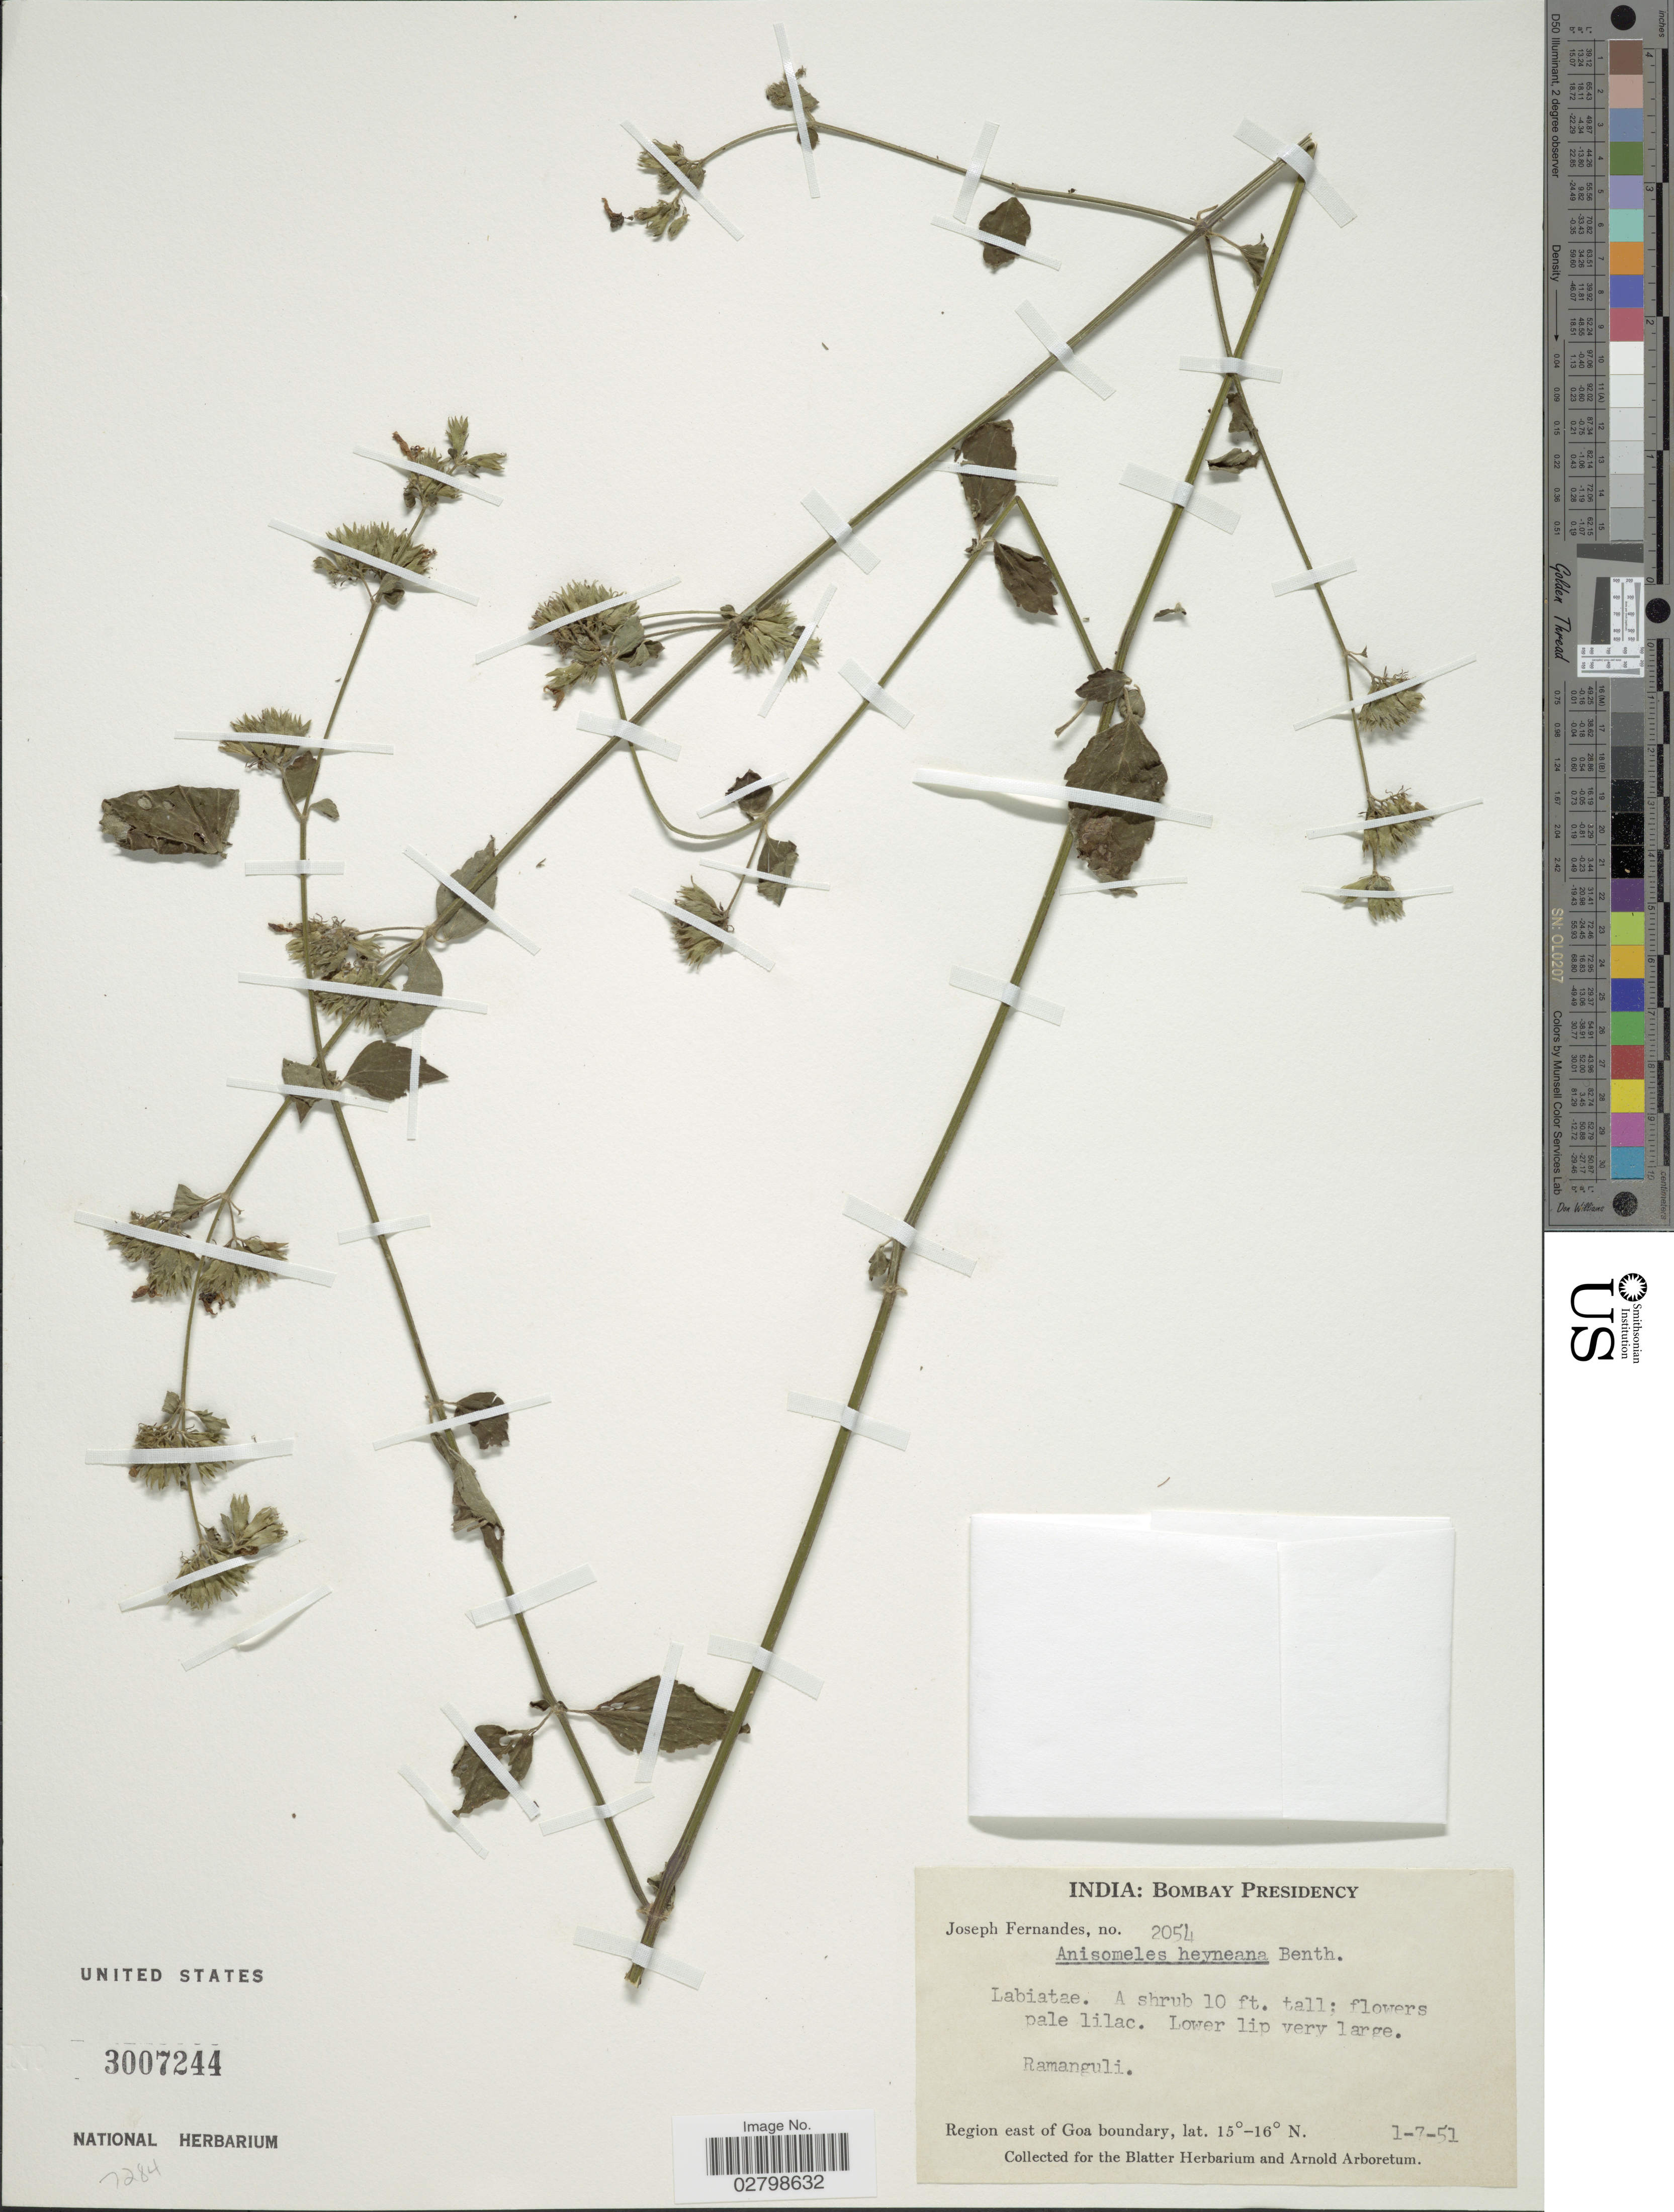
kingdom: Plantae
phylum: Tracheophyta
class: Magnoliopsida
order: Lamiales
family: Lamiaceae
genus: Anisomeles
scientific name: Anisomeles heyneana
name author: Benth.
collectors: J. Fernandes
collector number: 2054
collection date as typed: Transcribed d/m/y: 1/7/51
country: India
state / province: Goa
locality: Bombay Presidency. Ramanguli. Region east of Goa boundary.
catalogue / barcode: US 3007244